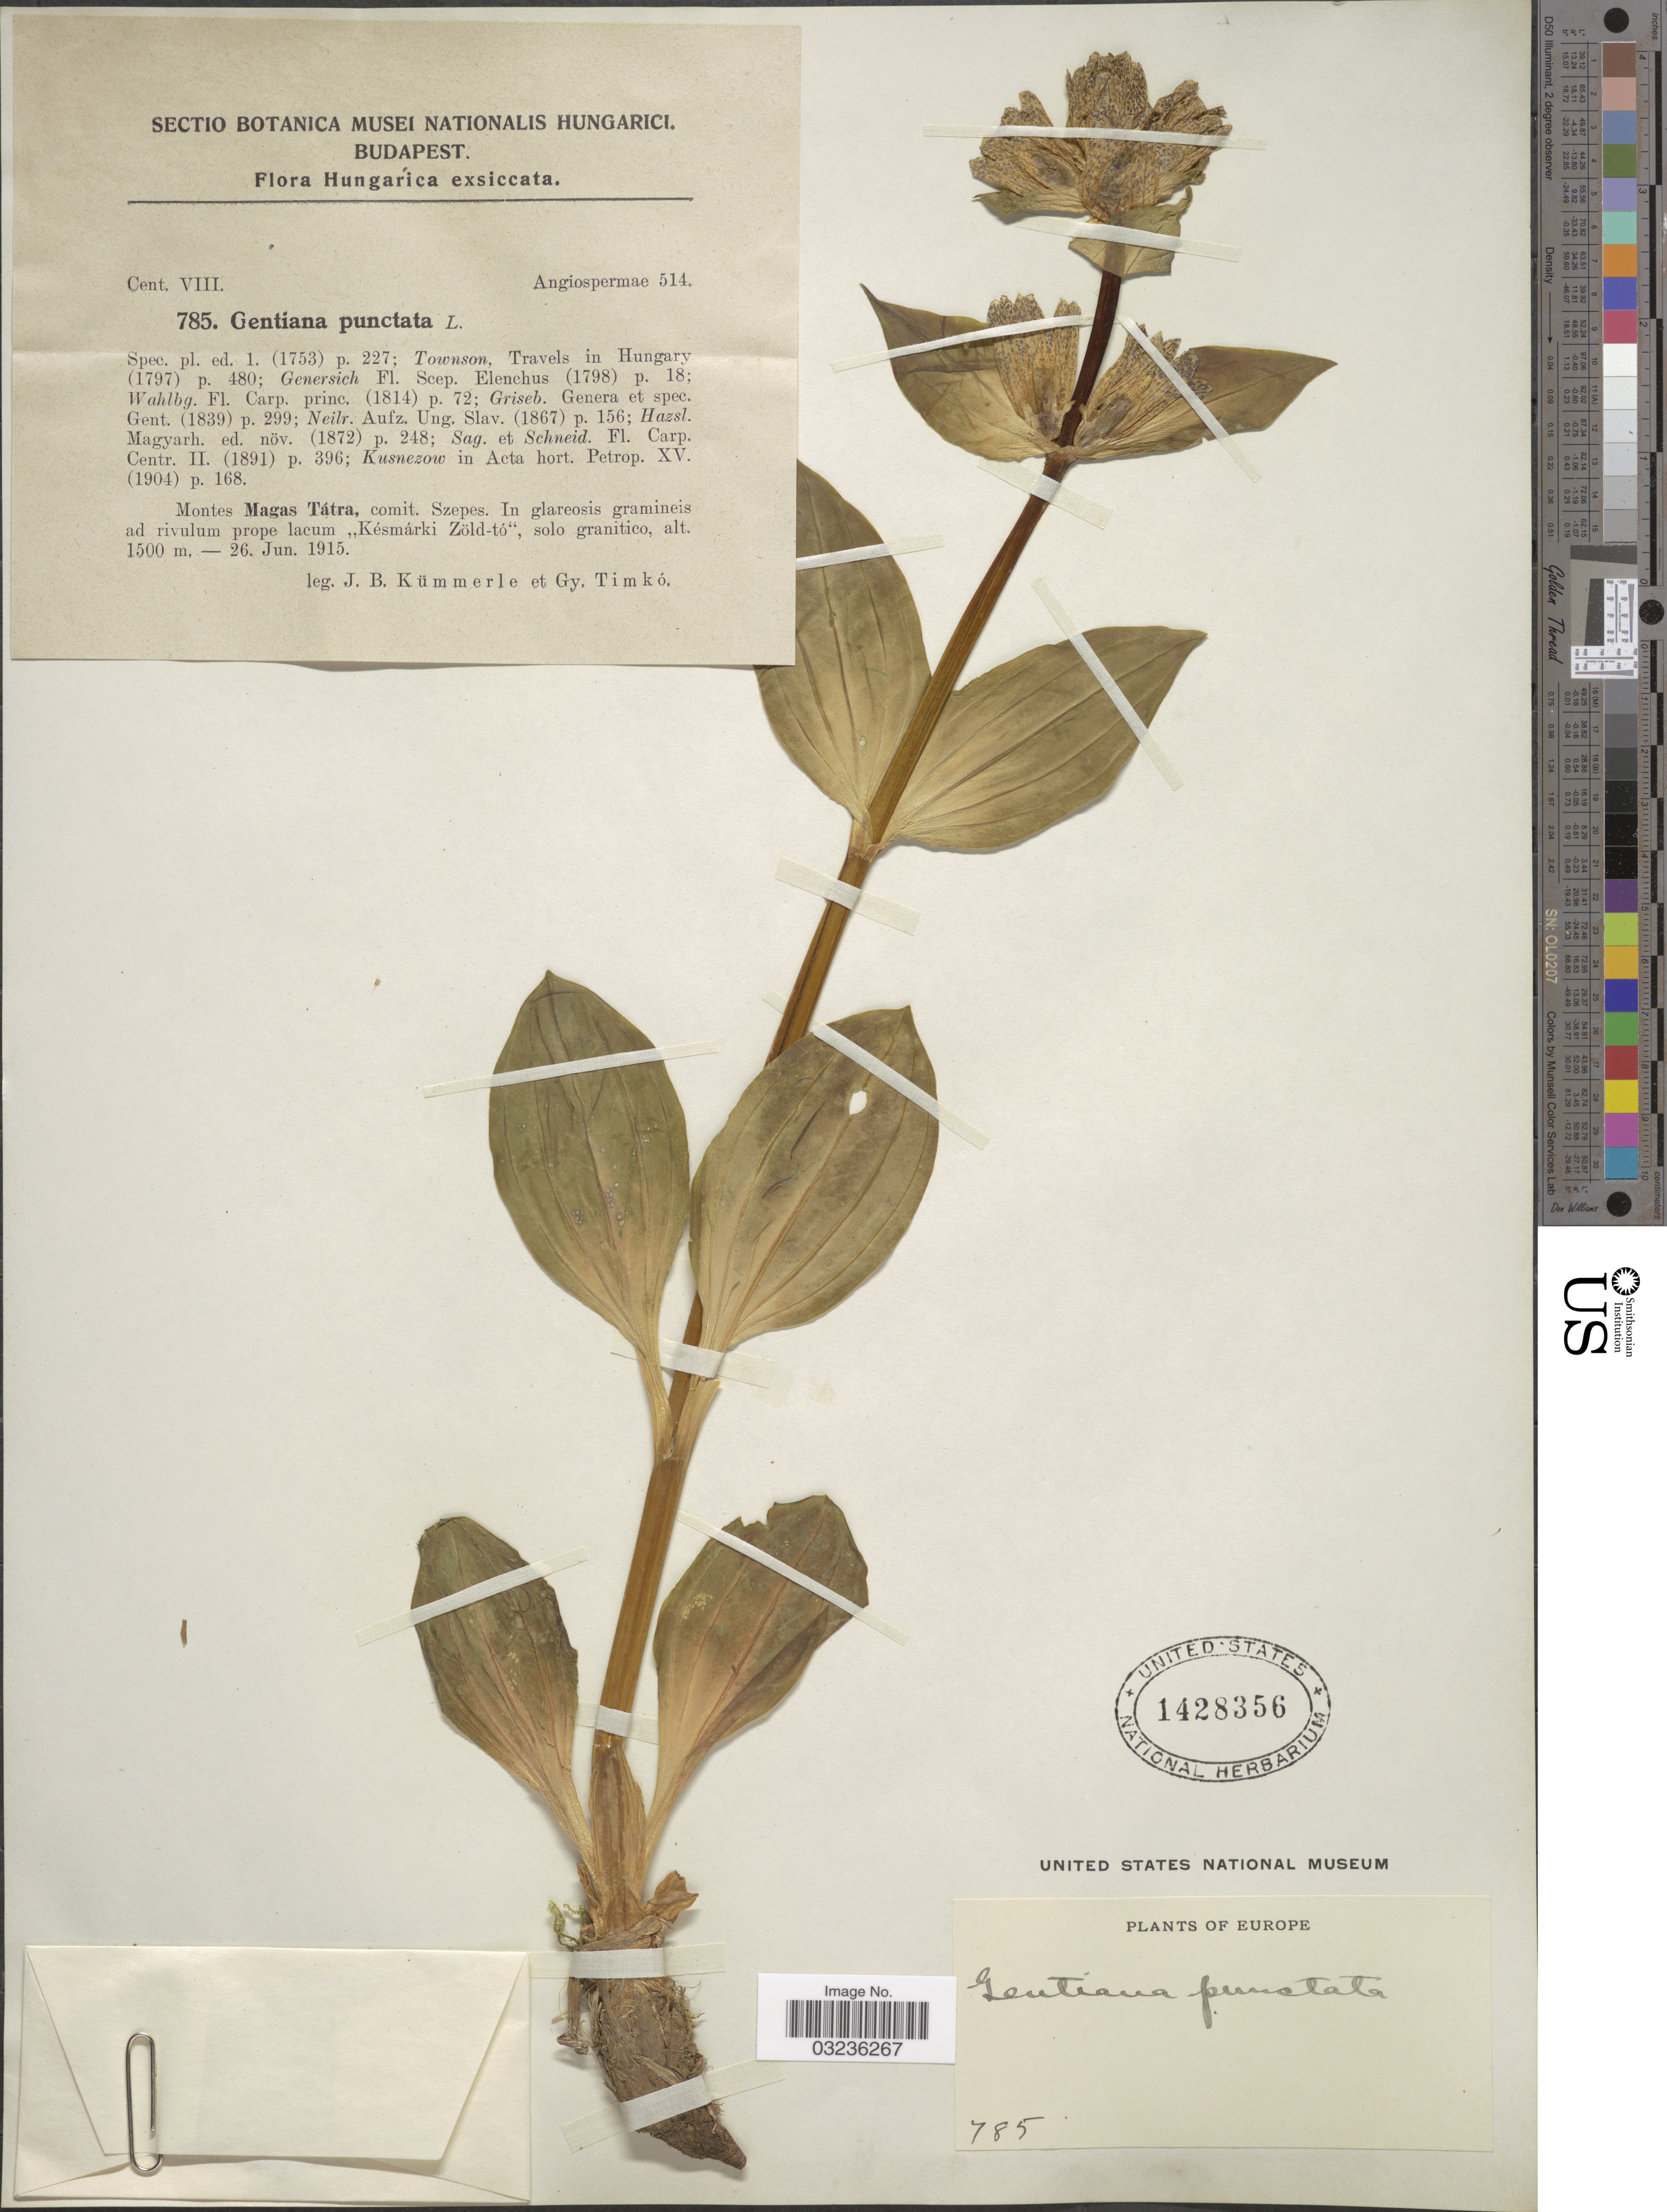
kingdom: Plantae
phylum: Tracheophyta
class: Magnoliopsida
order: Gentianales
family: Gentianaceae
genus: Gentiana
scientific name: Gentiana punctata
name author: L.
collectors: J. Kummerle & G. Timko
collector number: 785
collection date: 1915-06-26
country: Hungary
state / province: Budapest, Capital District of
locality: Montes Magas Tátra, comit, szepes, In glareosis gramineis ad rivulum prope lacum, Késmárki Zöld-tó, solo granitico.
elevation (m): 1500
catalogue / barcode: US 1428356